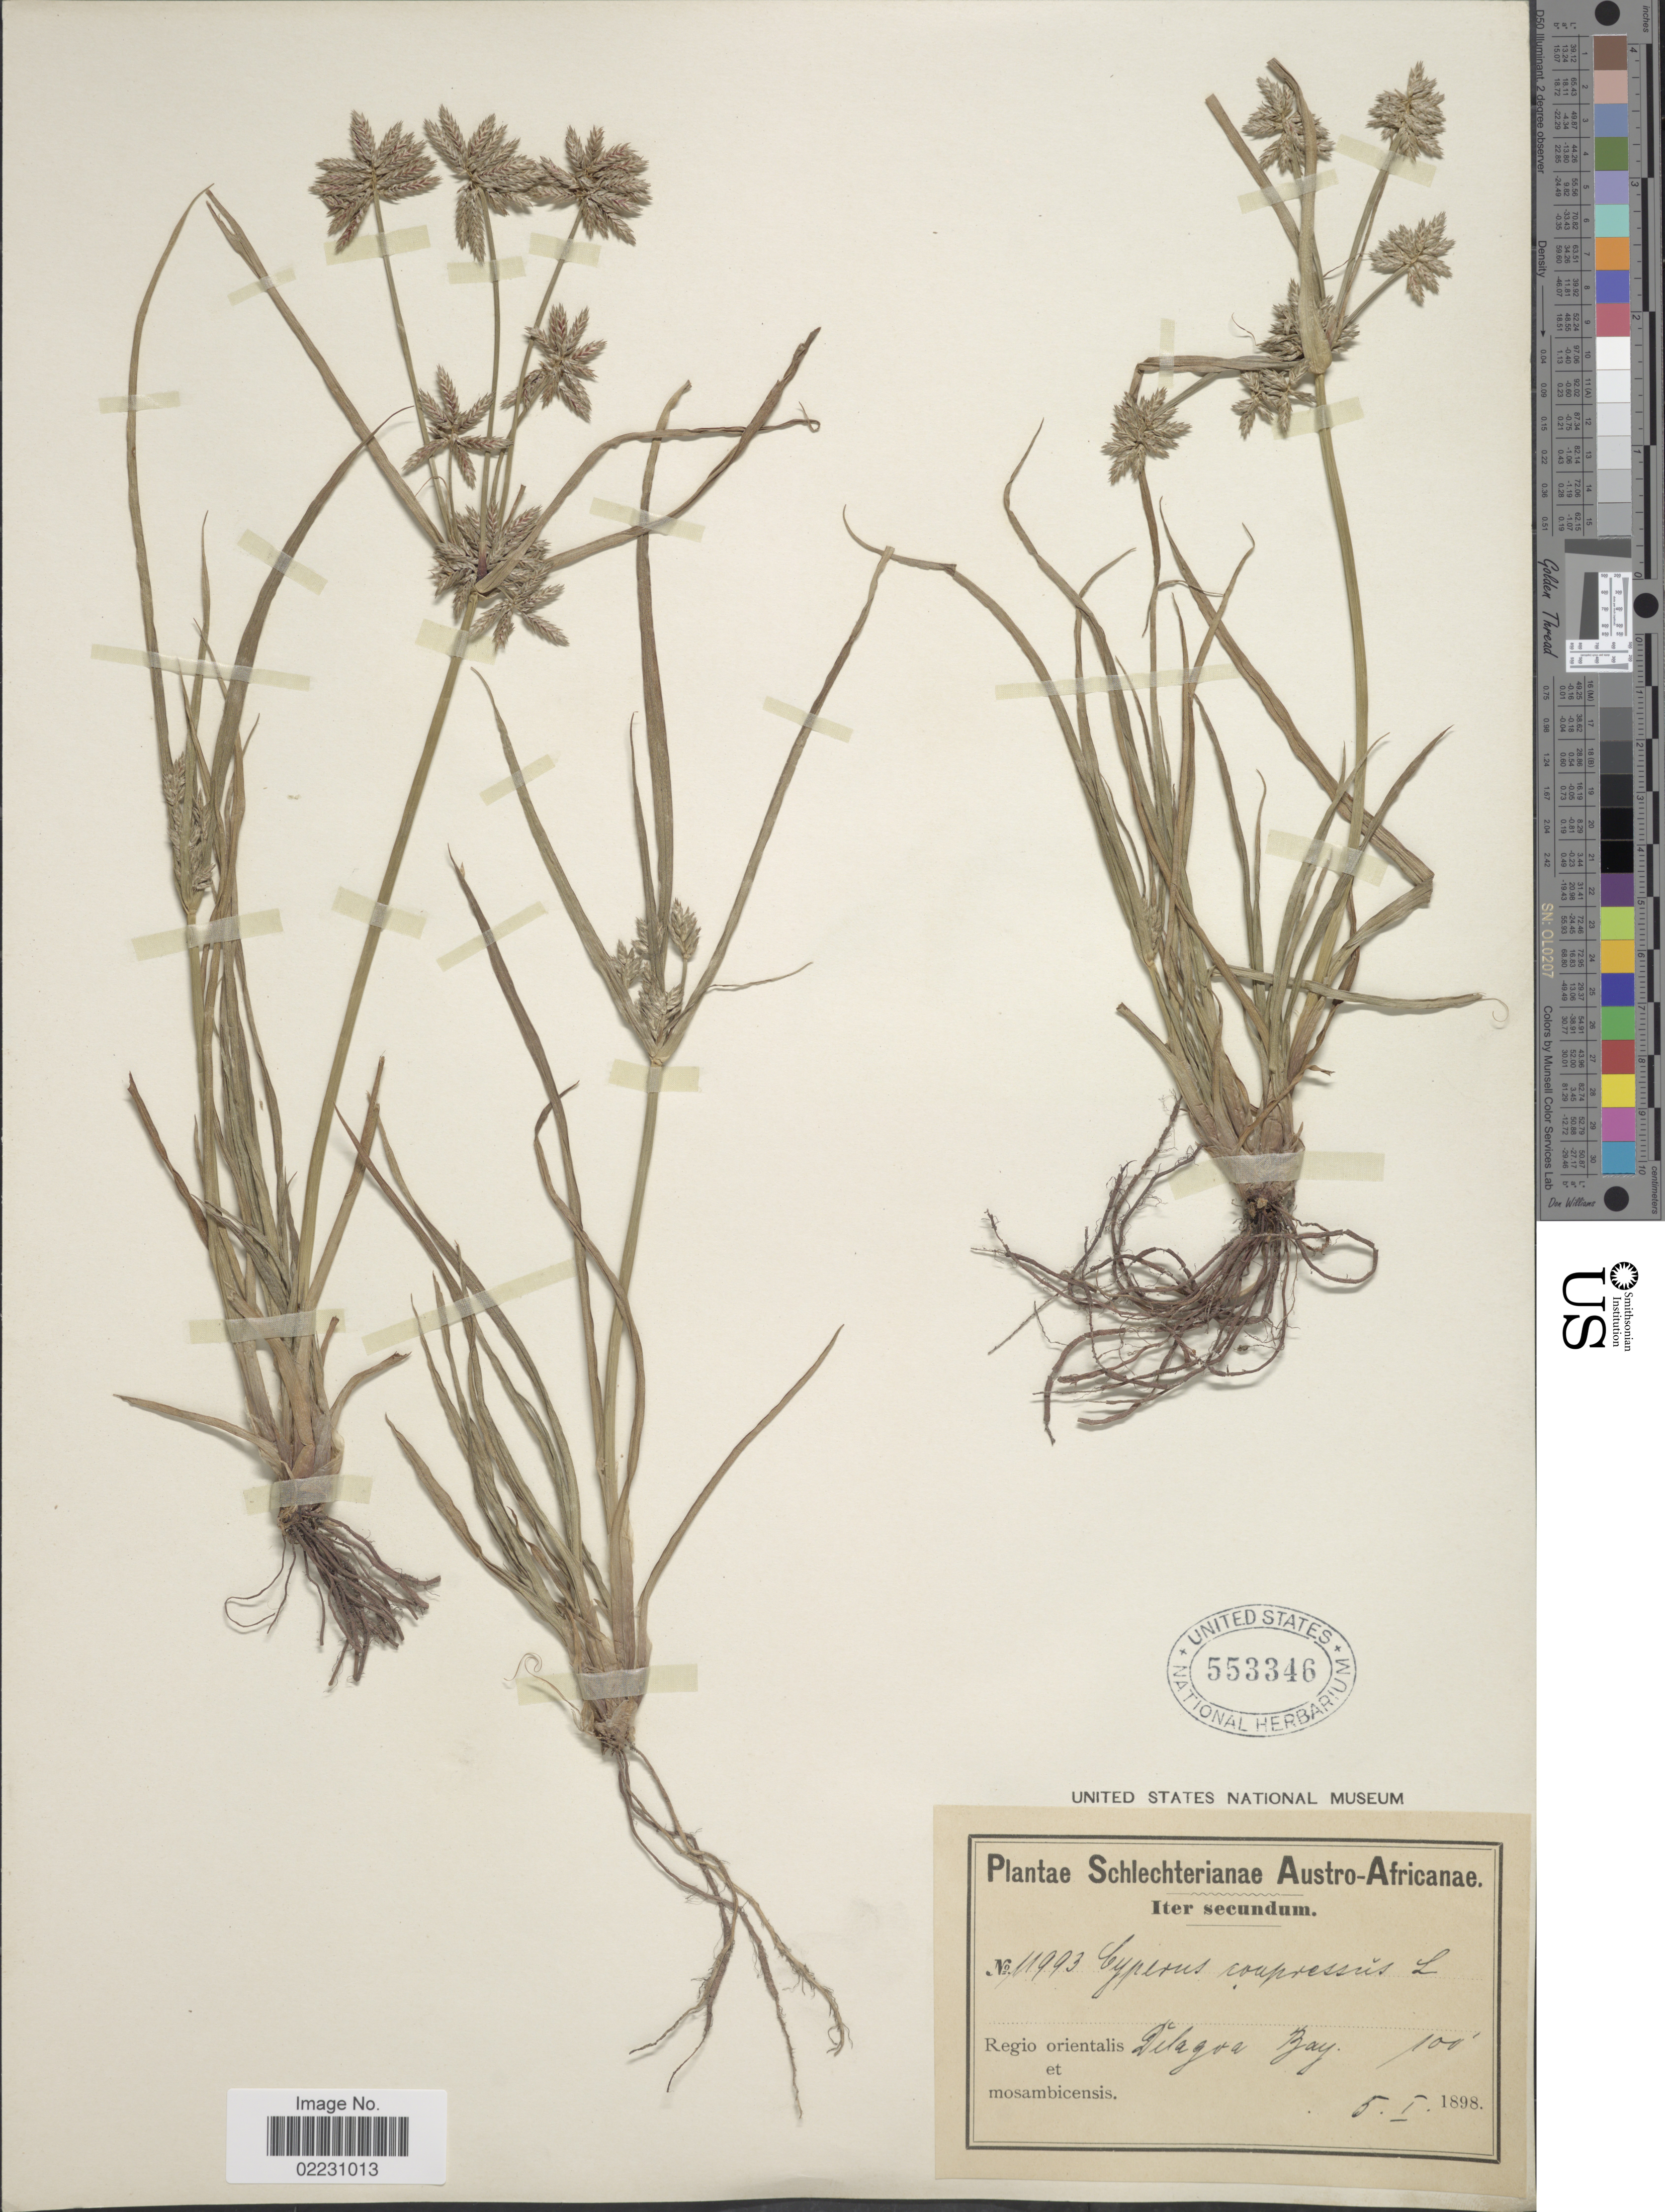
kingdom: Plantae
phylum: Tracheophyta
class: Liliopsida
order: Poales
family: Cyperaceae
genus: Cyperus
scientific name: Cyperus compressus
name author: L.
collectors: Schlechter, --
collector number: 11993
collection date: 1898-01-05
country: Mozambique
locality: Austro-Africanae, Regio orientalis et Mosambicensis Delagoa Bay.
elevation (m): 30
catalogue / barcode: US 553346